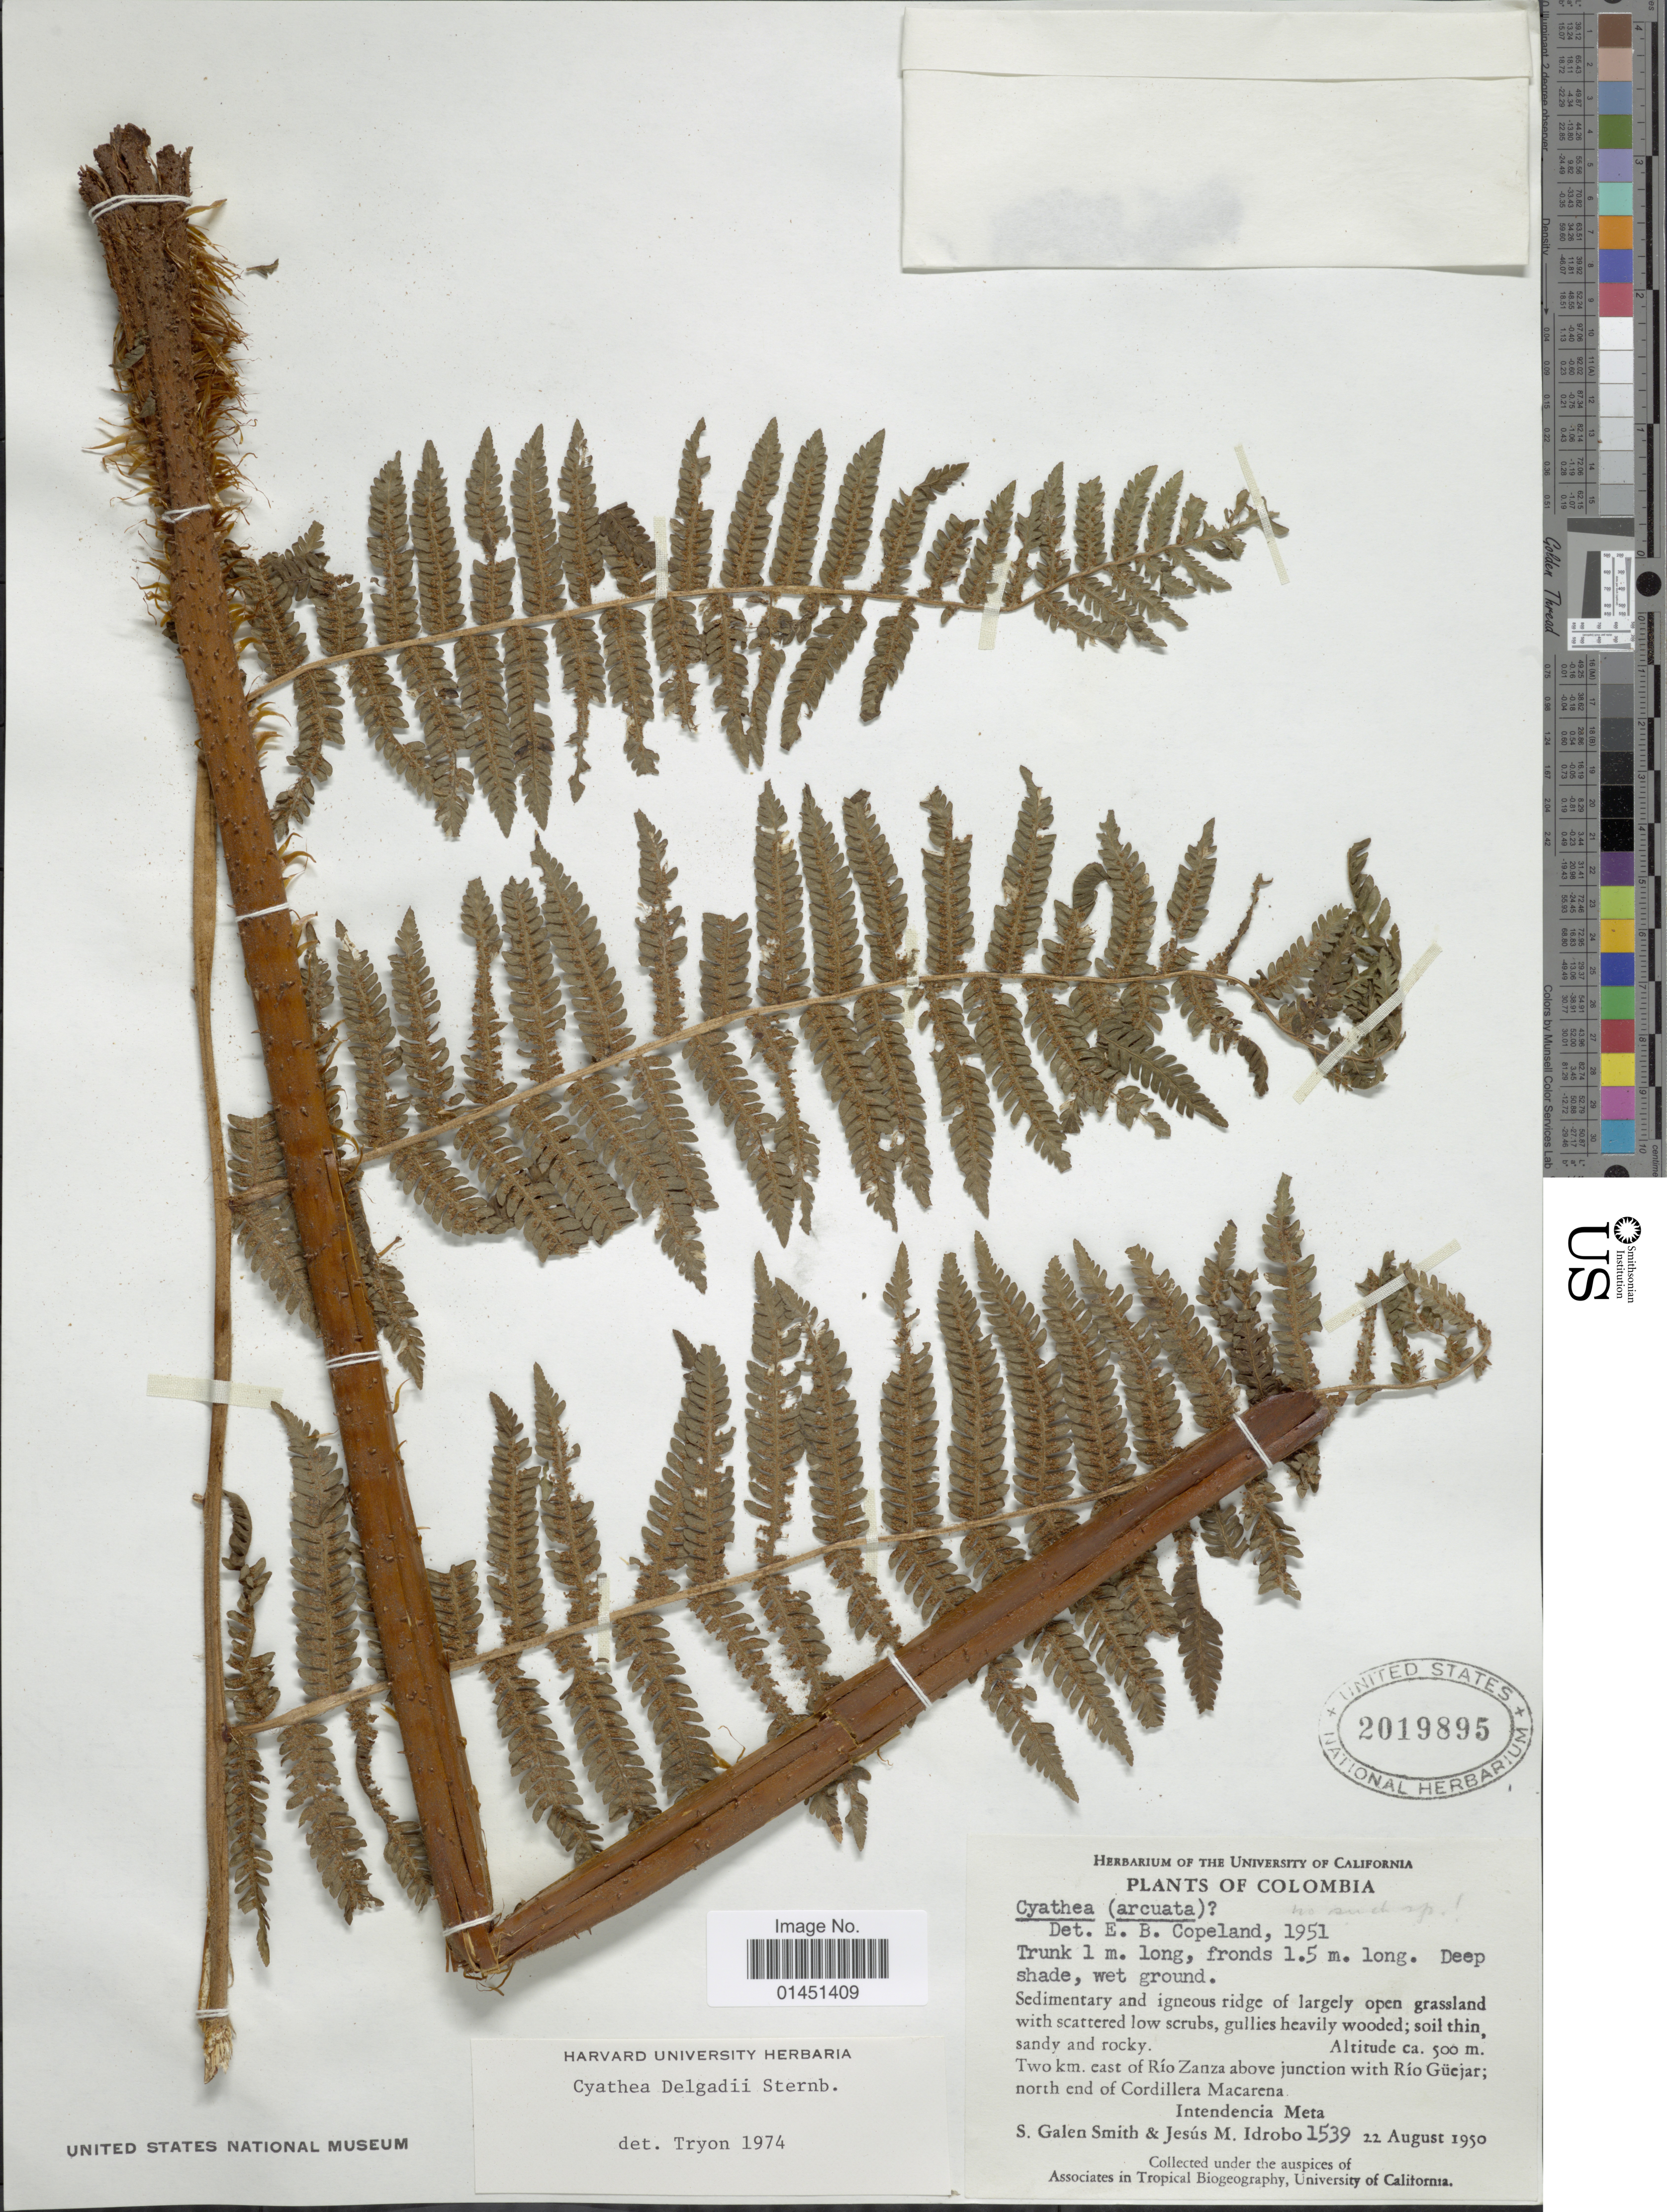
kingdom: Plantae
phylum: Tracheophyta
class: Polypodiopsida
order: Cyatheales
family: Cyatheaceae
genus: Cyathea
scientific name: Cyathea delgadii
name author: Pohl ex Sternb.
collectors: S. G. Smith & J. M. Idrobo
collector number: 1539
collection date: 1950-08-22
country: Colombia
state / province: Meta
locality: Tow km. east of Rio Zanza above junction with Rio Guejarl north end of Cordillera Macarena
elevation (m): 500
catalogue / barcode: US 2019895